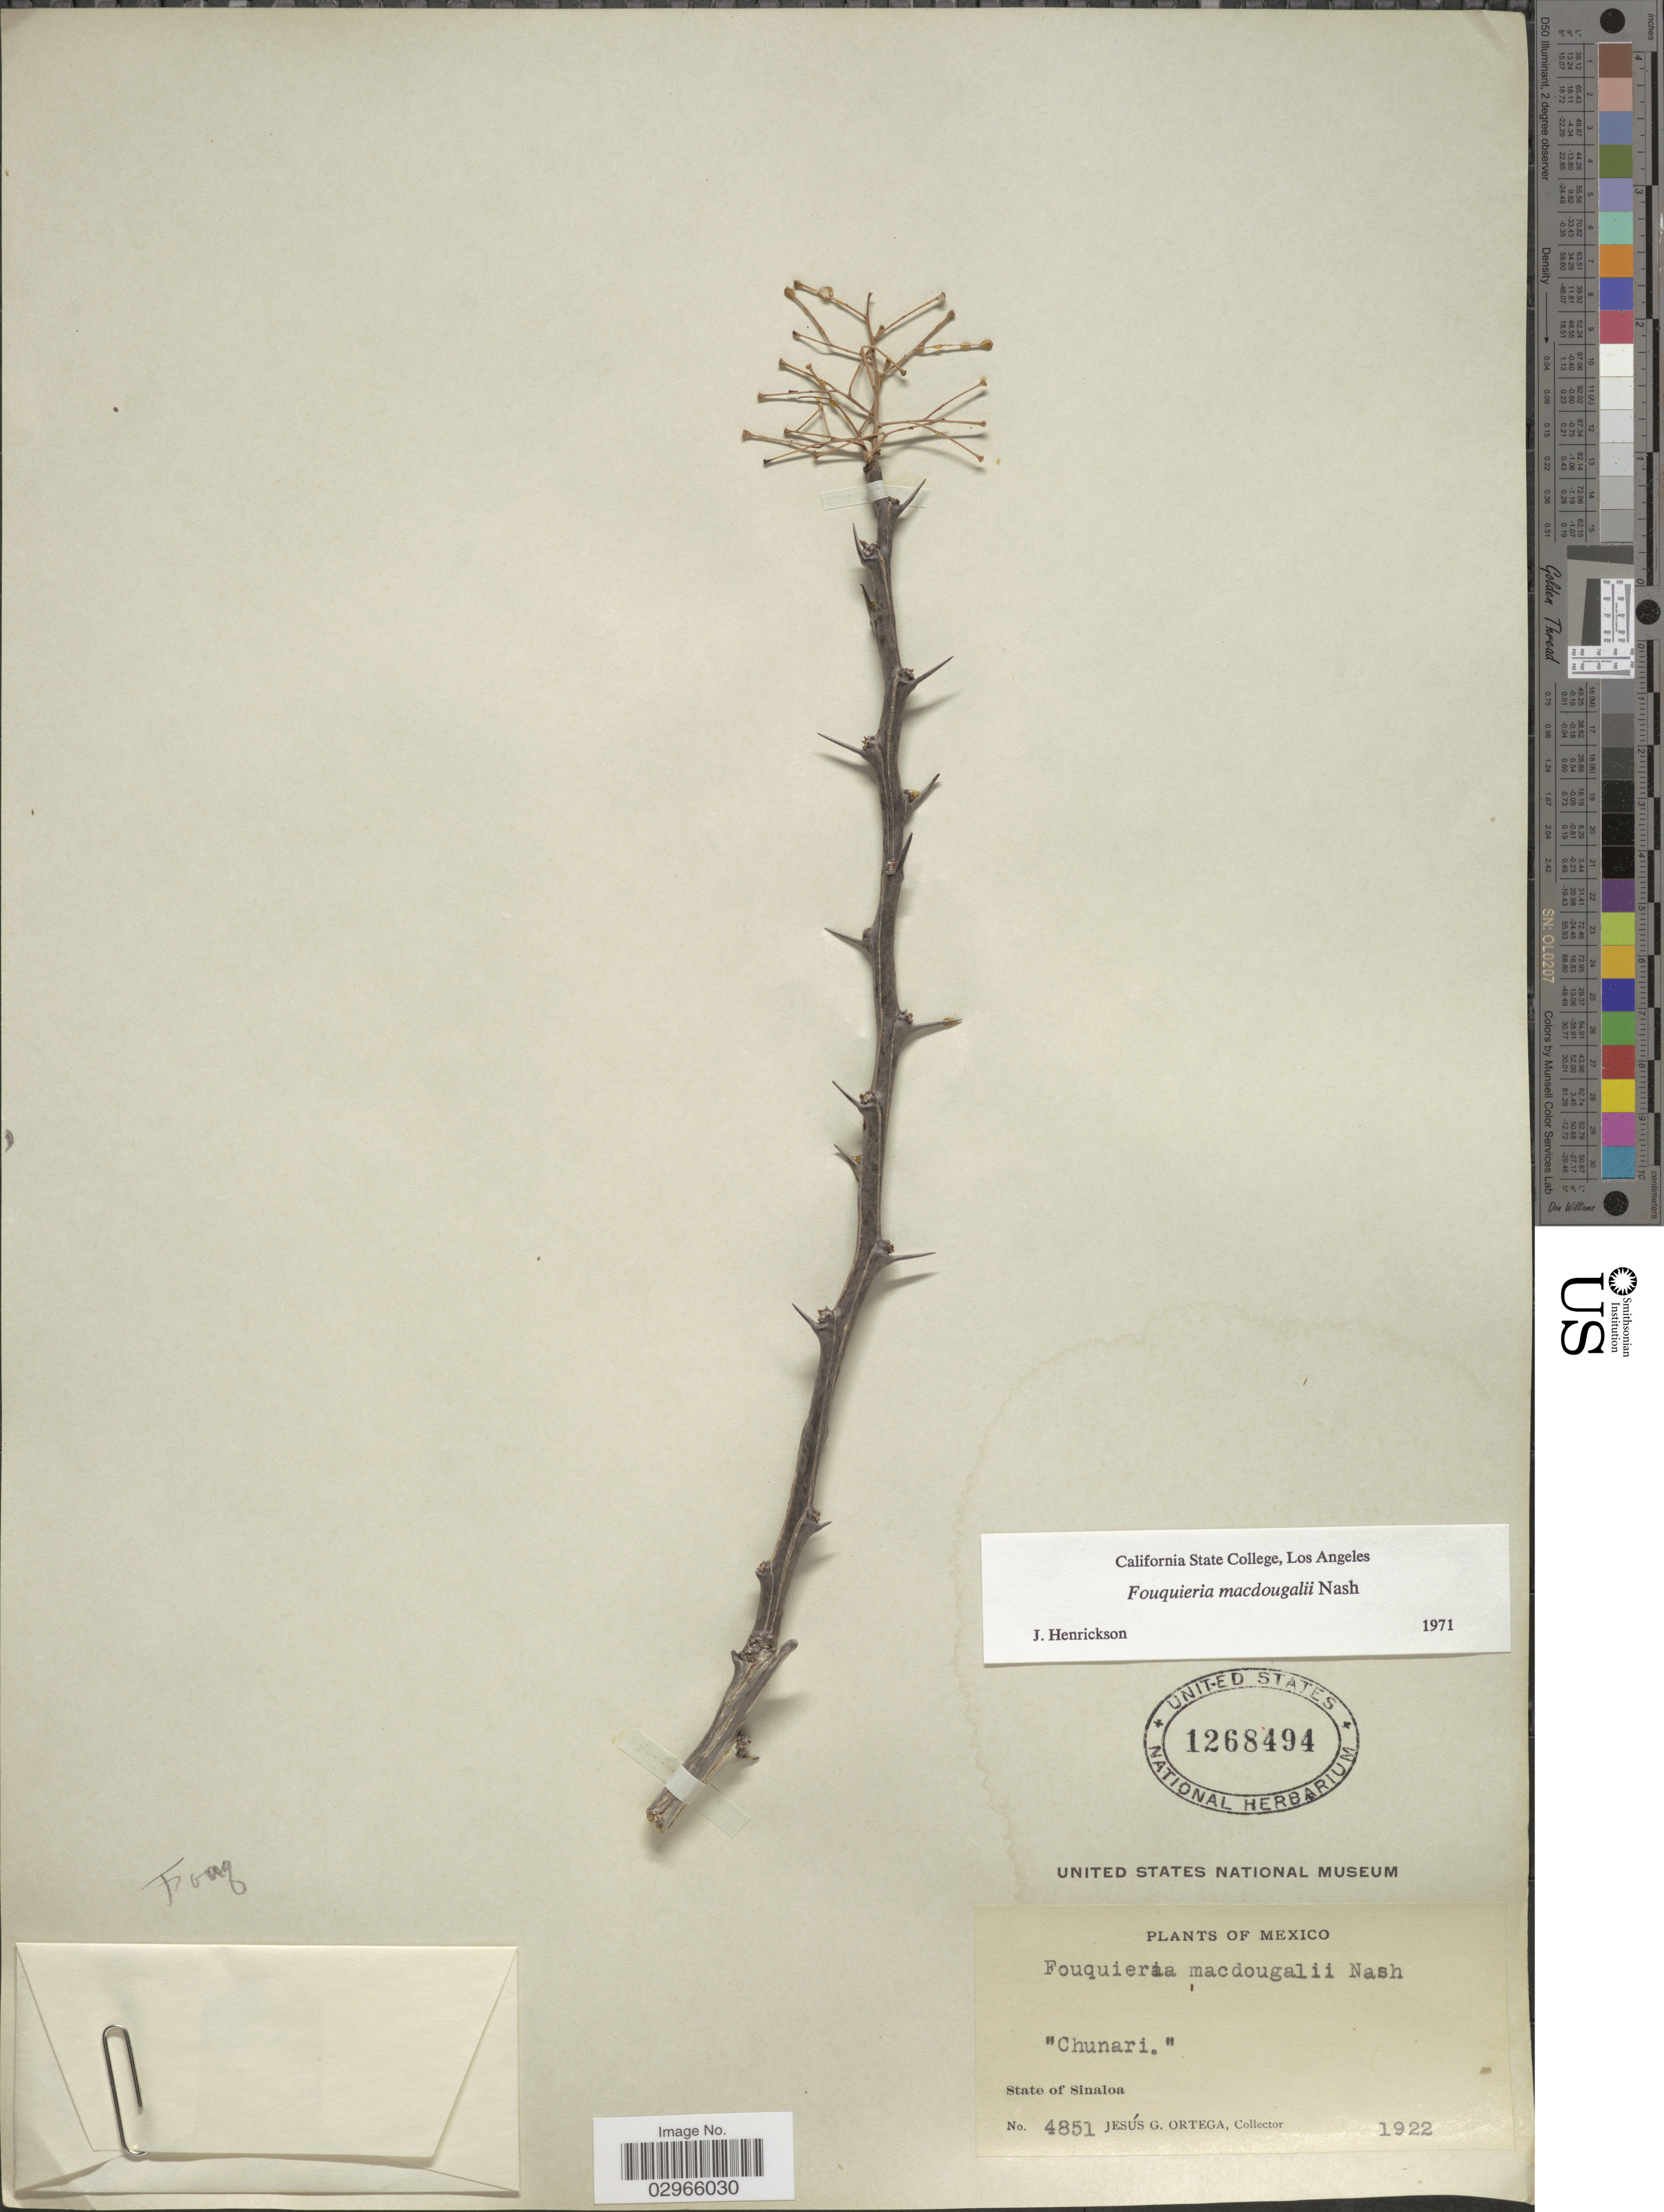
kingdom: Plantae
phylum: Tracheophyta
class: Magnoliopsida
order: Ericales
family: Fouquieriaceae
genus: Fouquieria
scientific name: Fouquieria macdougalii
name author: Nash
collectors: J. Ortega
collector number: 4851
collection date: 1922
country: Mexico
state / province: Sinaloa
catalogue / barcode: US 1268494